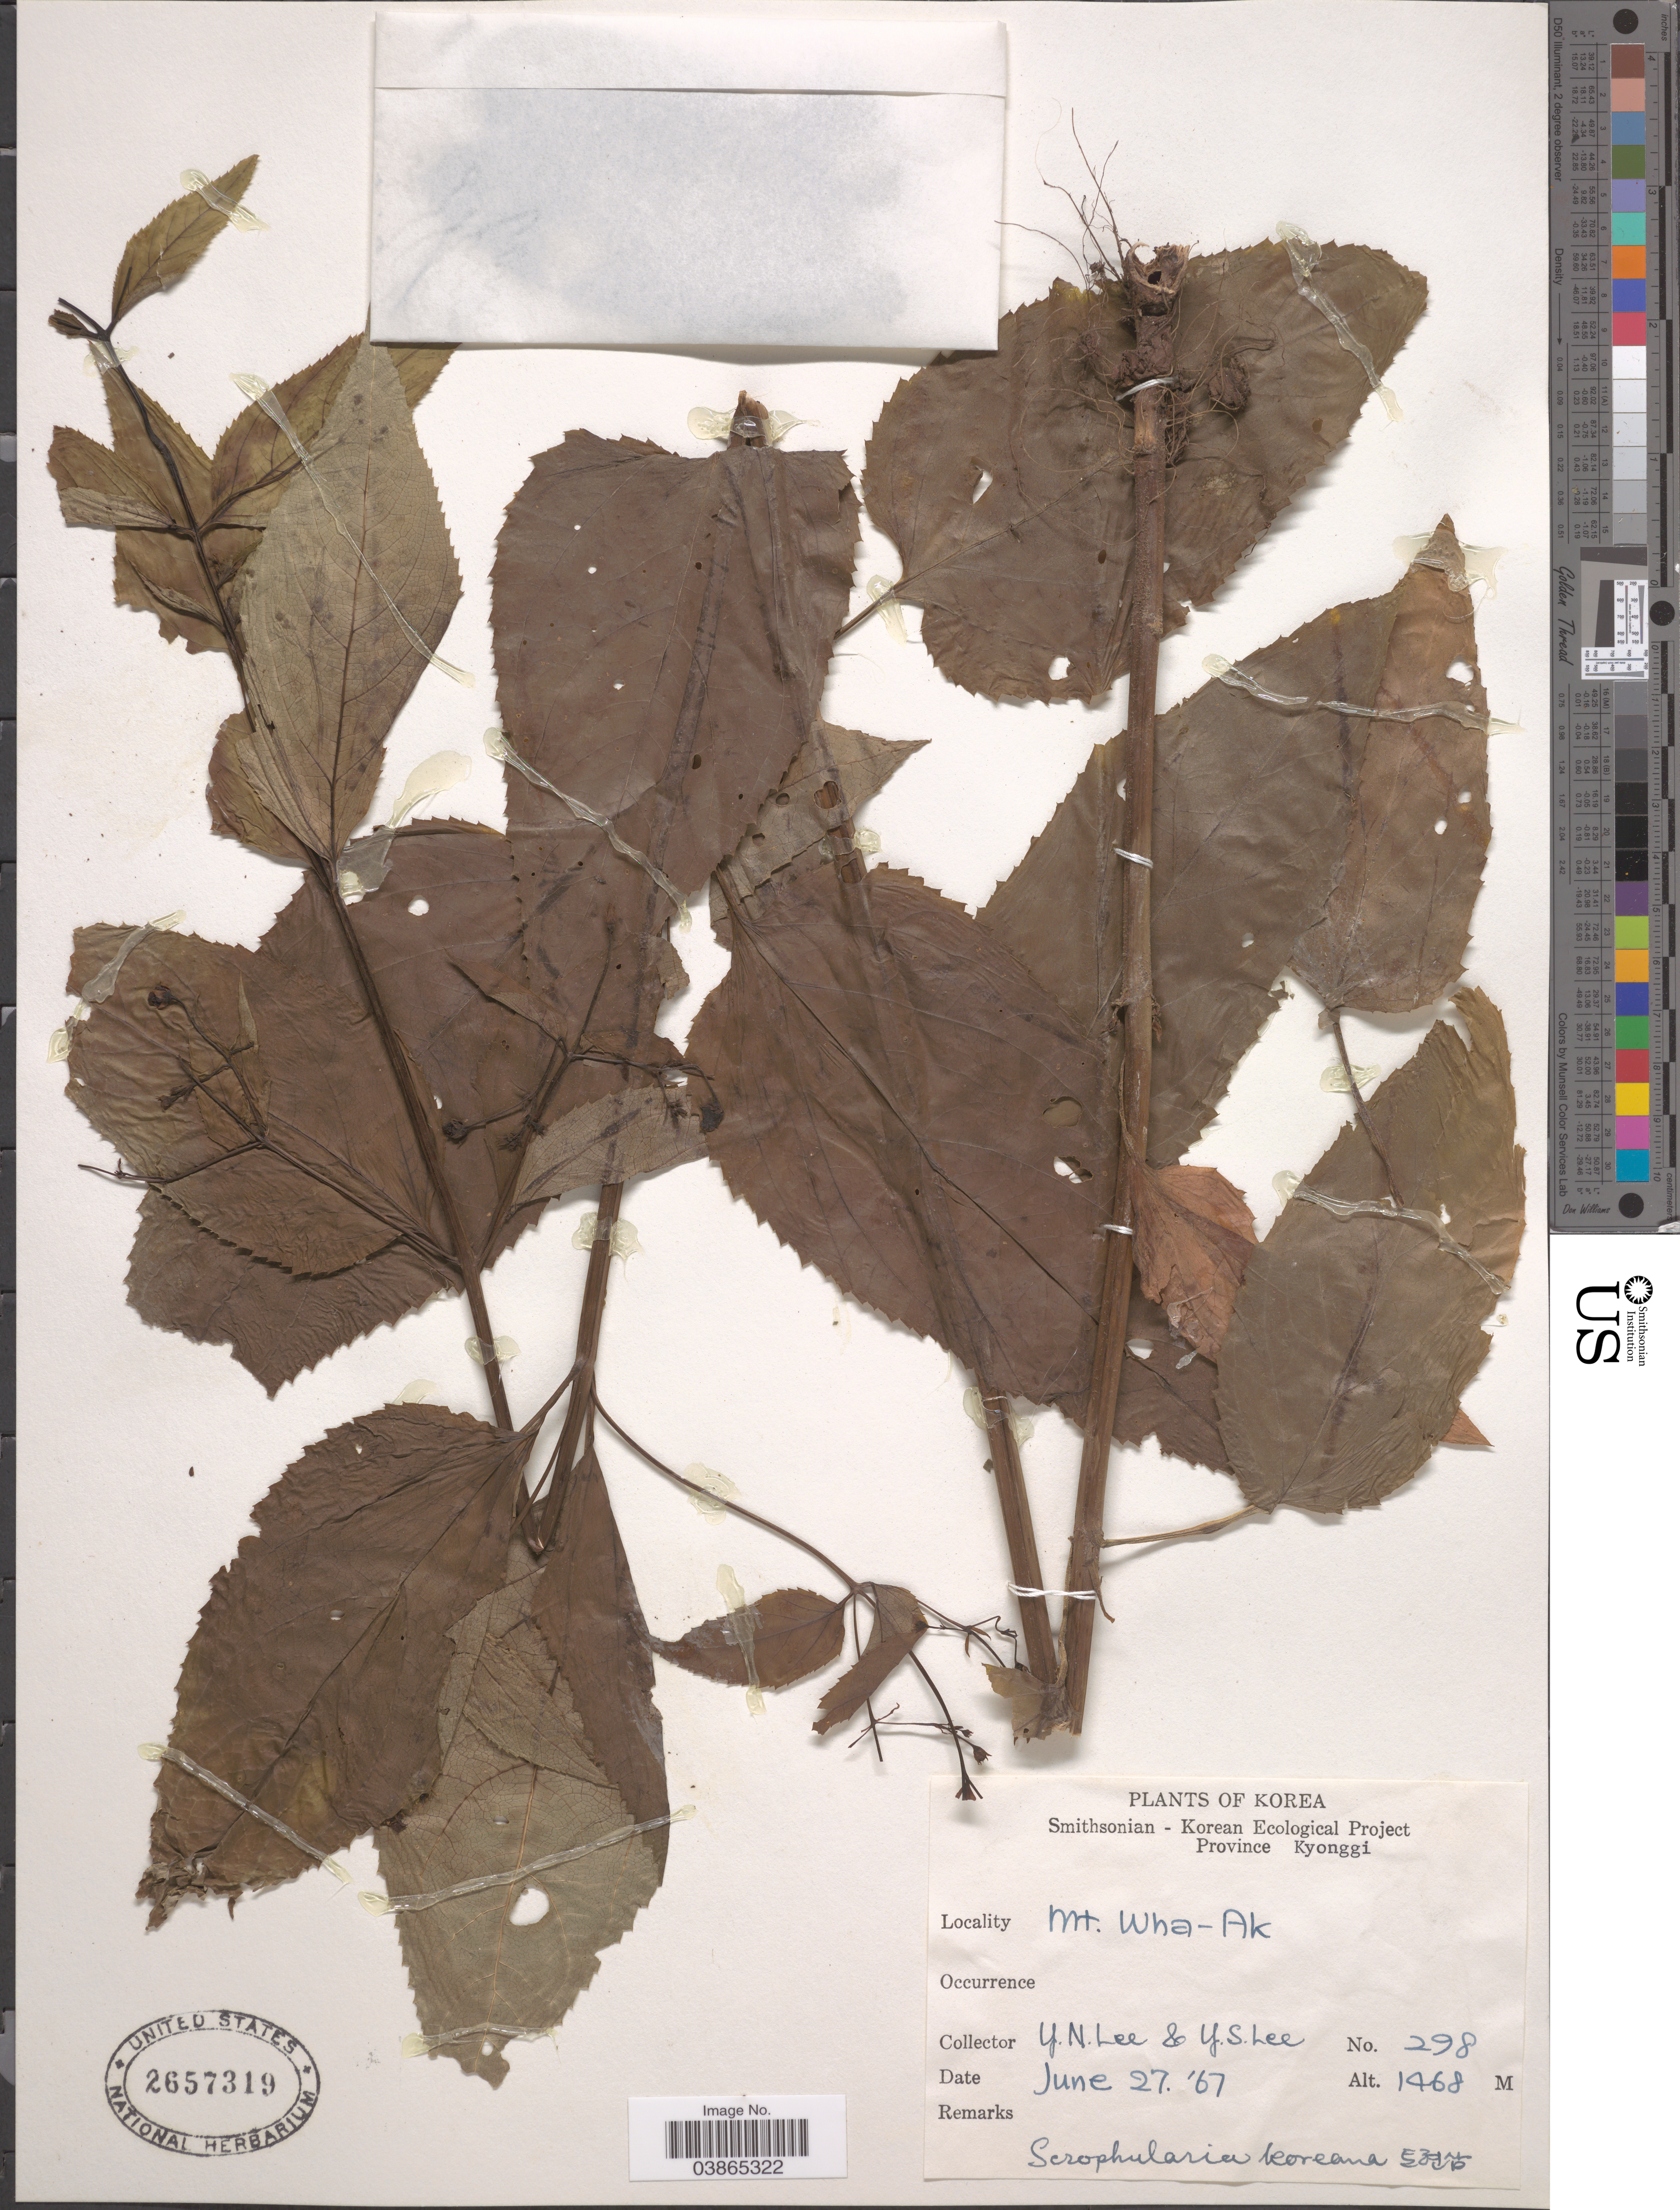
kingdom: Plantae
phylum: Tracheophyta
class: Magnoliopsida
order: Lamiales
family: Scrophulariaceae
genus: Scrophularia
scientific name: Scrophularia koraiensis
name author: Nakai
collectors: Y. N. Lee & Y. S. Lee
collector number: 298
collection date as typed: Transcribed d/m/y: 27/6/67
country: South Korea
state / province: Gyeonggi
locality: Province. Kyonggi. Mt. Wha-Ak.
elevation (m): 1468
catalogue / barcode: US 2657319